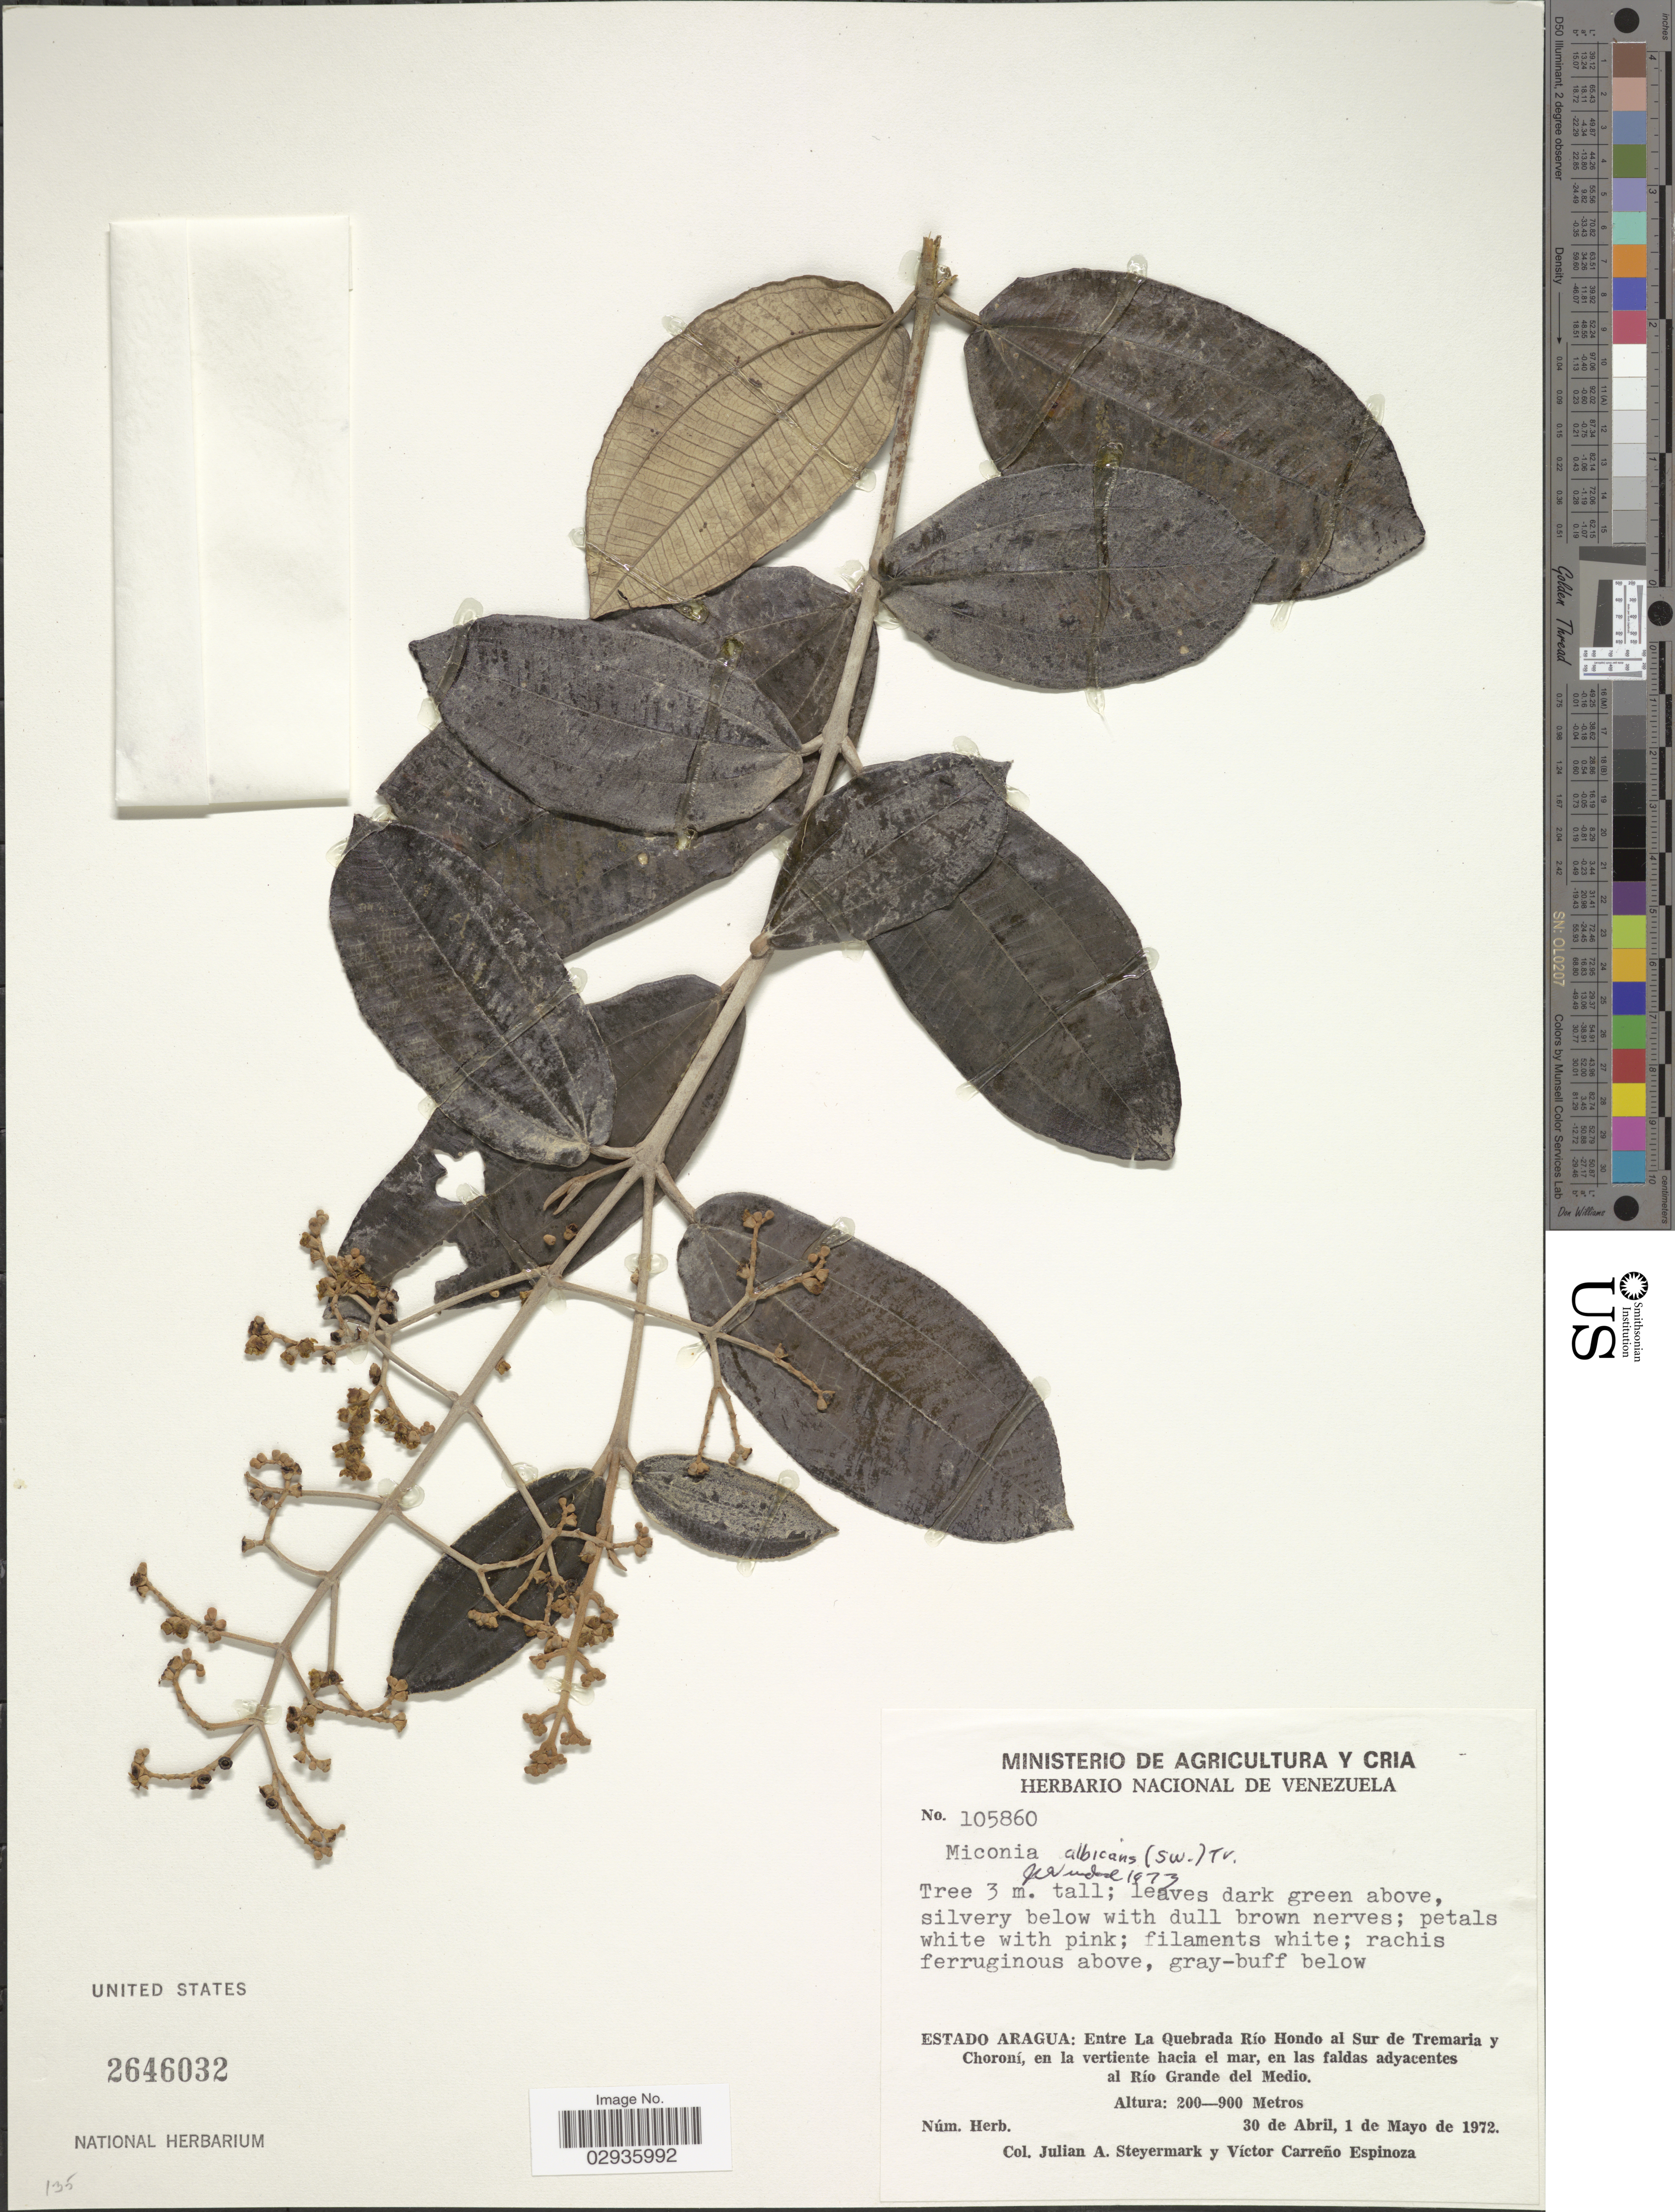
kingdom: Plantae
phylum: Tracheophyta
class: Magnoliopsida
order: Myrtales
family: Melastomataceae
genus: Miconia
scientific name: Miconia albicans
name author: (Sw.) Steud.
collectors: J. Steyermark & V. Espinoza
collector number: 105860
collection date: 1972-04-30/1972-05-01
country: Venezuela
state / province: Aragua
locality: Entre La Quebrada Río Hondo al Sur de Tremaria y Choroní, en la vertiente hacia el mar, en las faldas adyacentes al Río Grande del Medio.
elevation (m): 200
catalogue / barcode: US 2646032